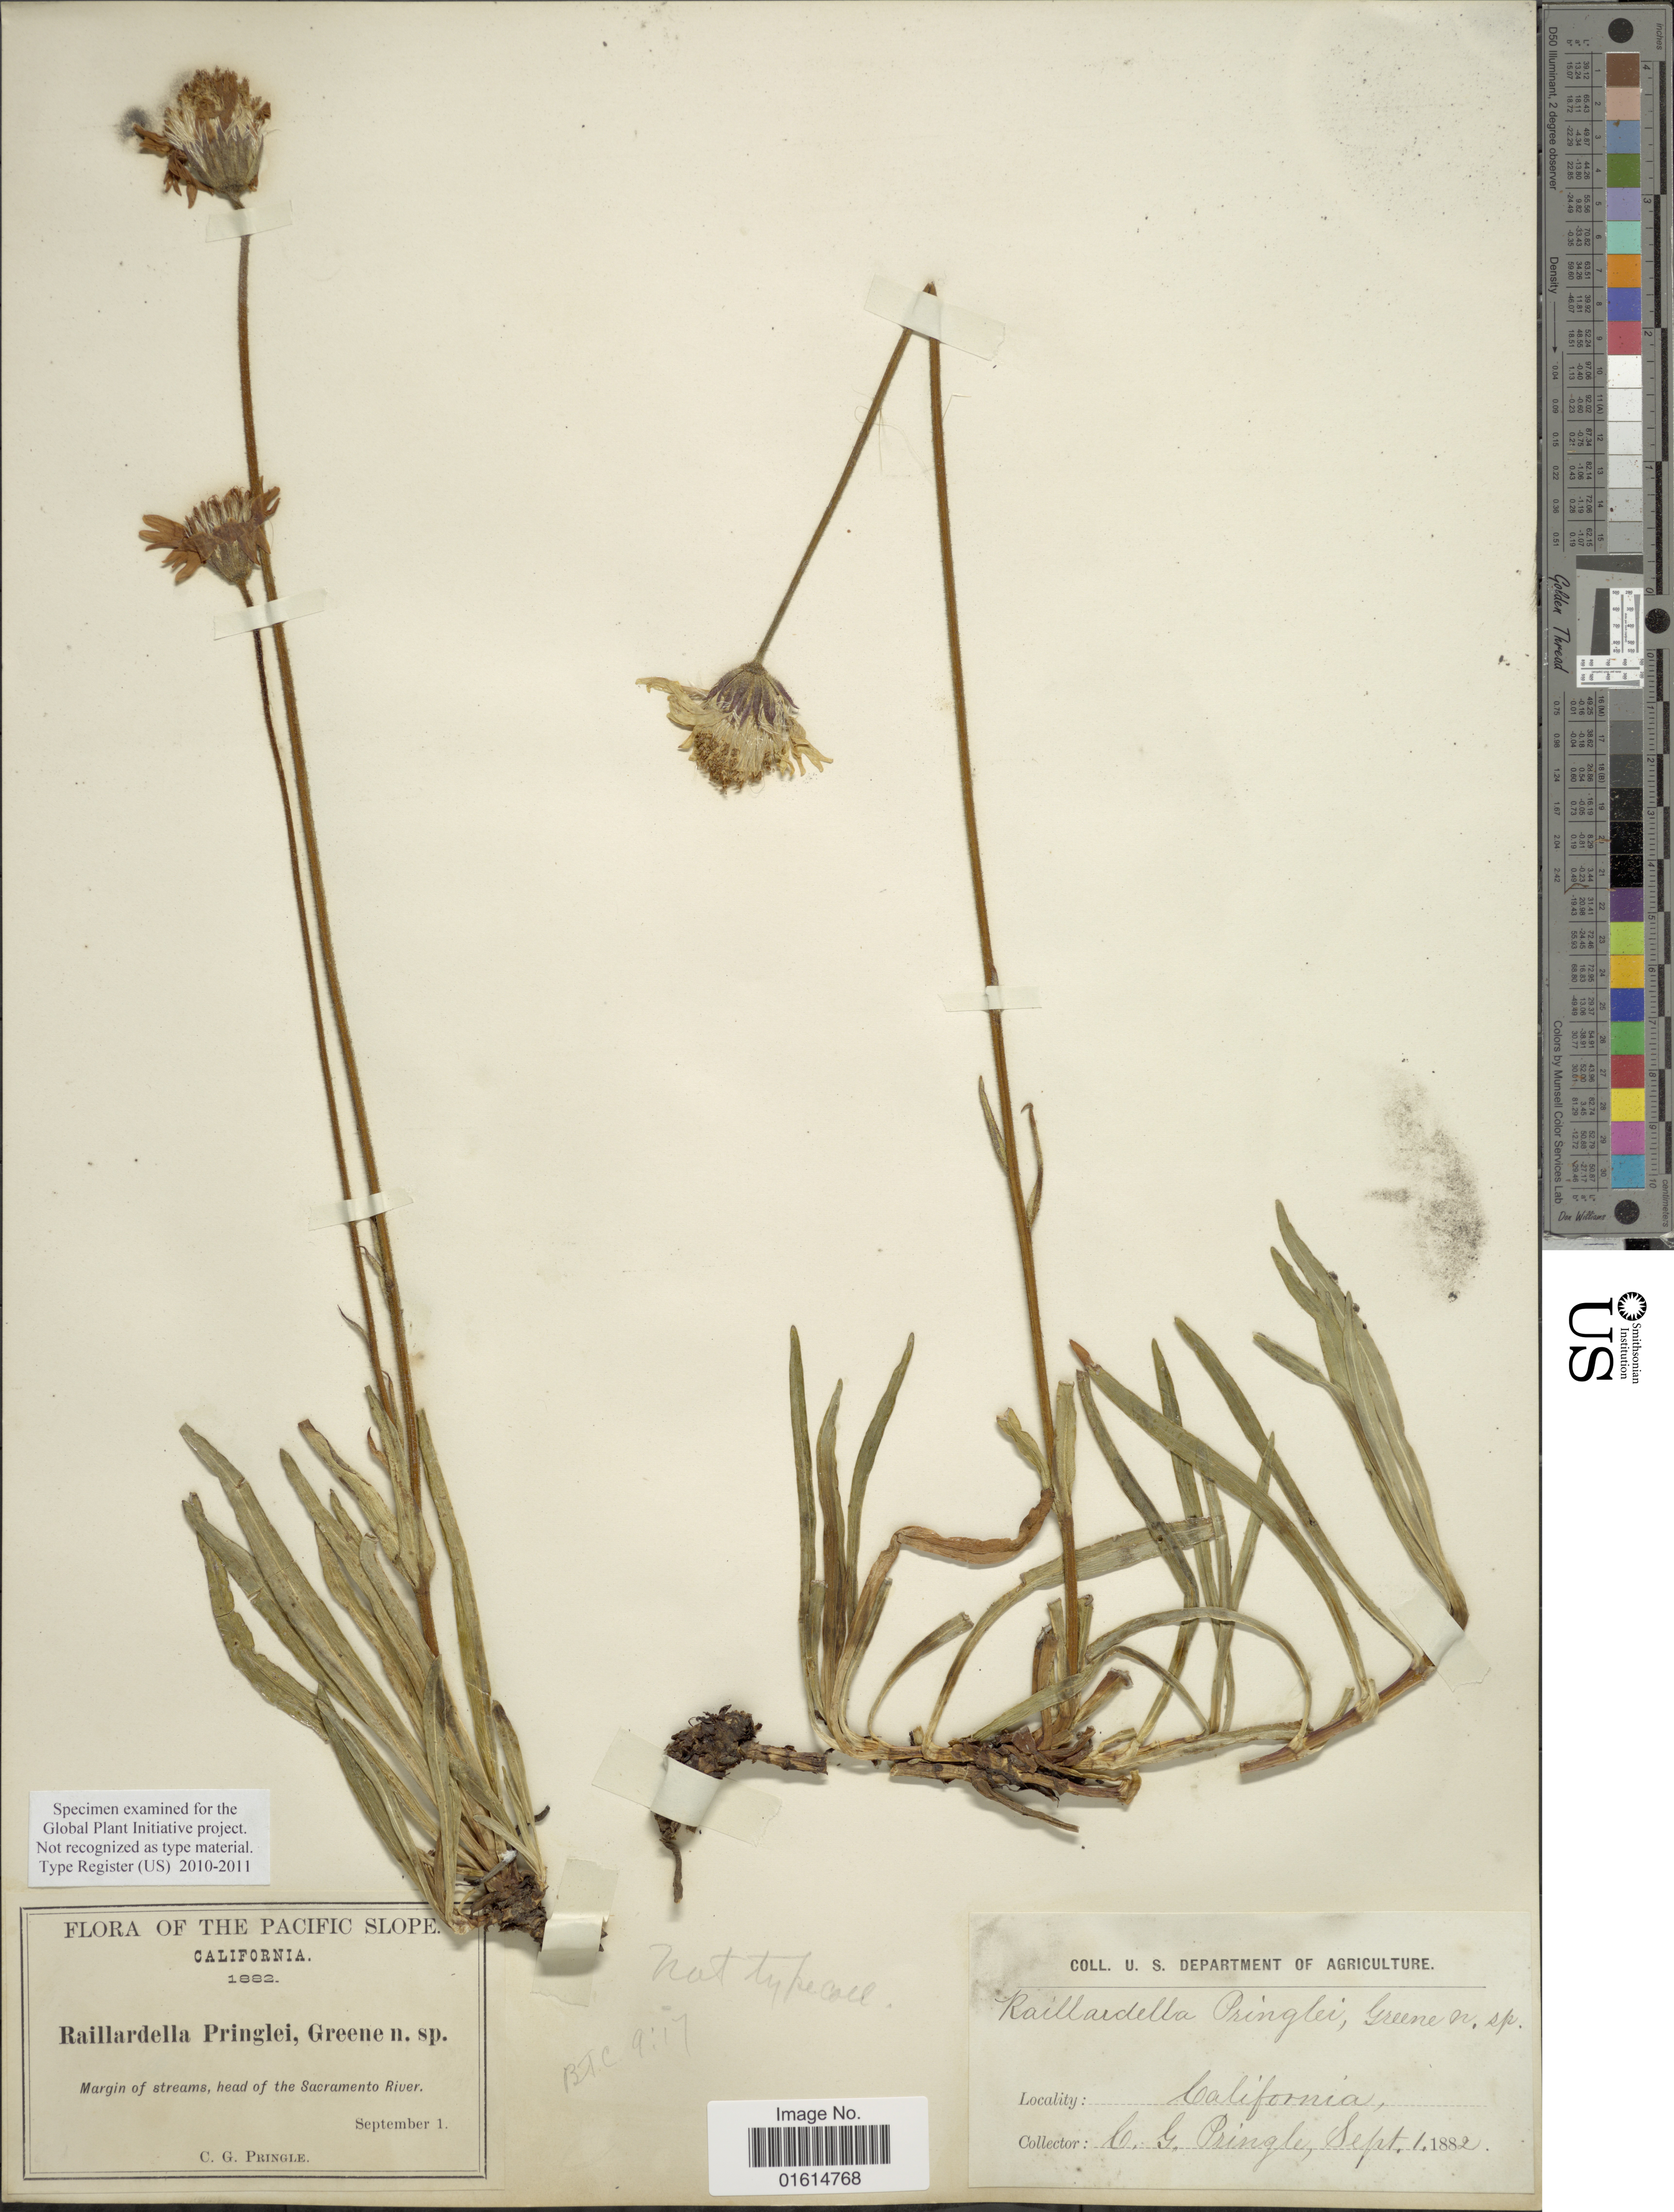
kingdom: Plantae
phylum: Tracheophyta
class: Magnoliopsida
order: Asterales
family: Asteraceae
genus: Raillardella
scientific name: Raillardella pringlei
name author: Greene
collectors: C. G. Pringle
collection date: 1882-09-01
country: United States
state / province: California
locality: Pacific Slope, head of the Sacramento River